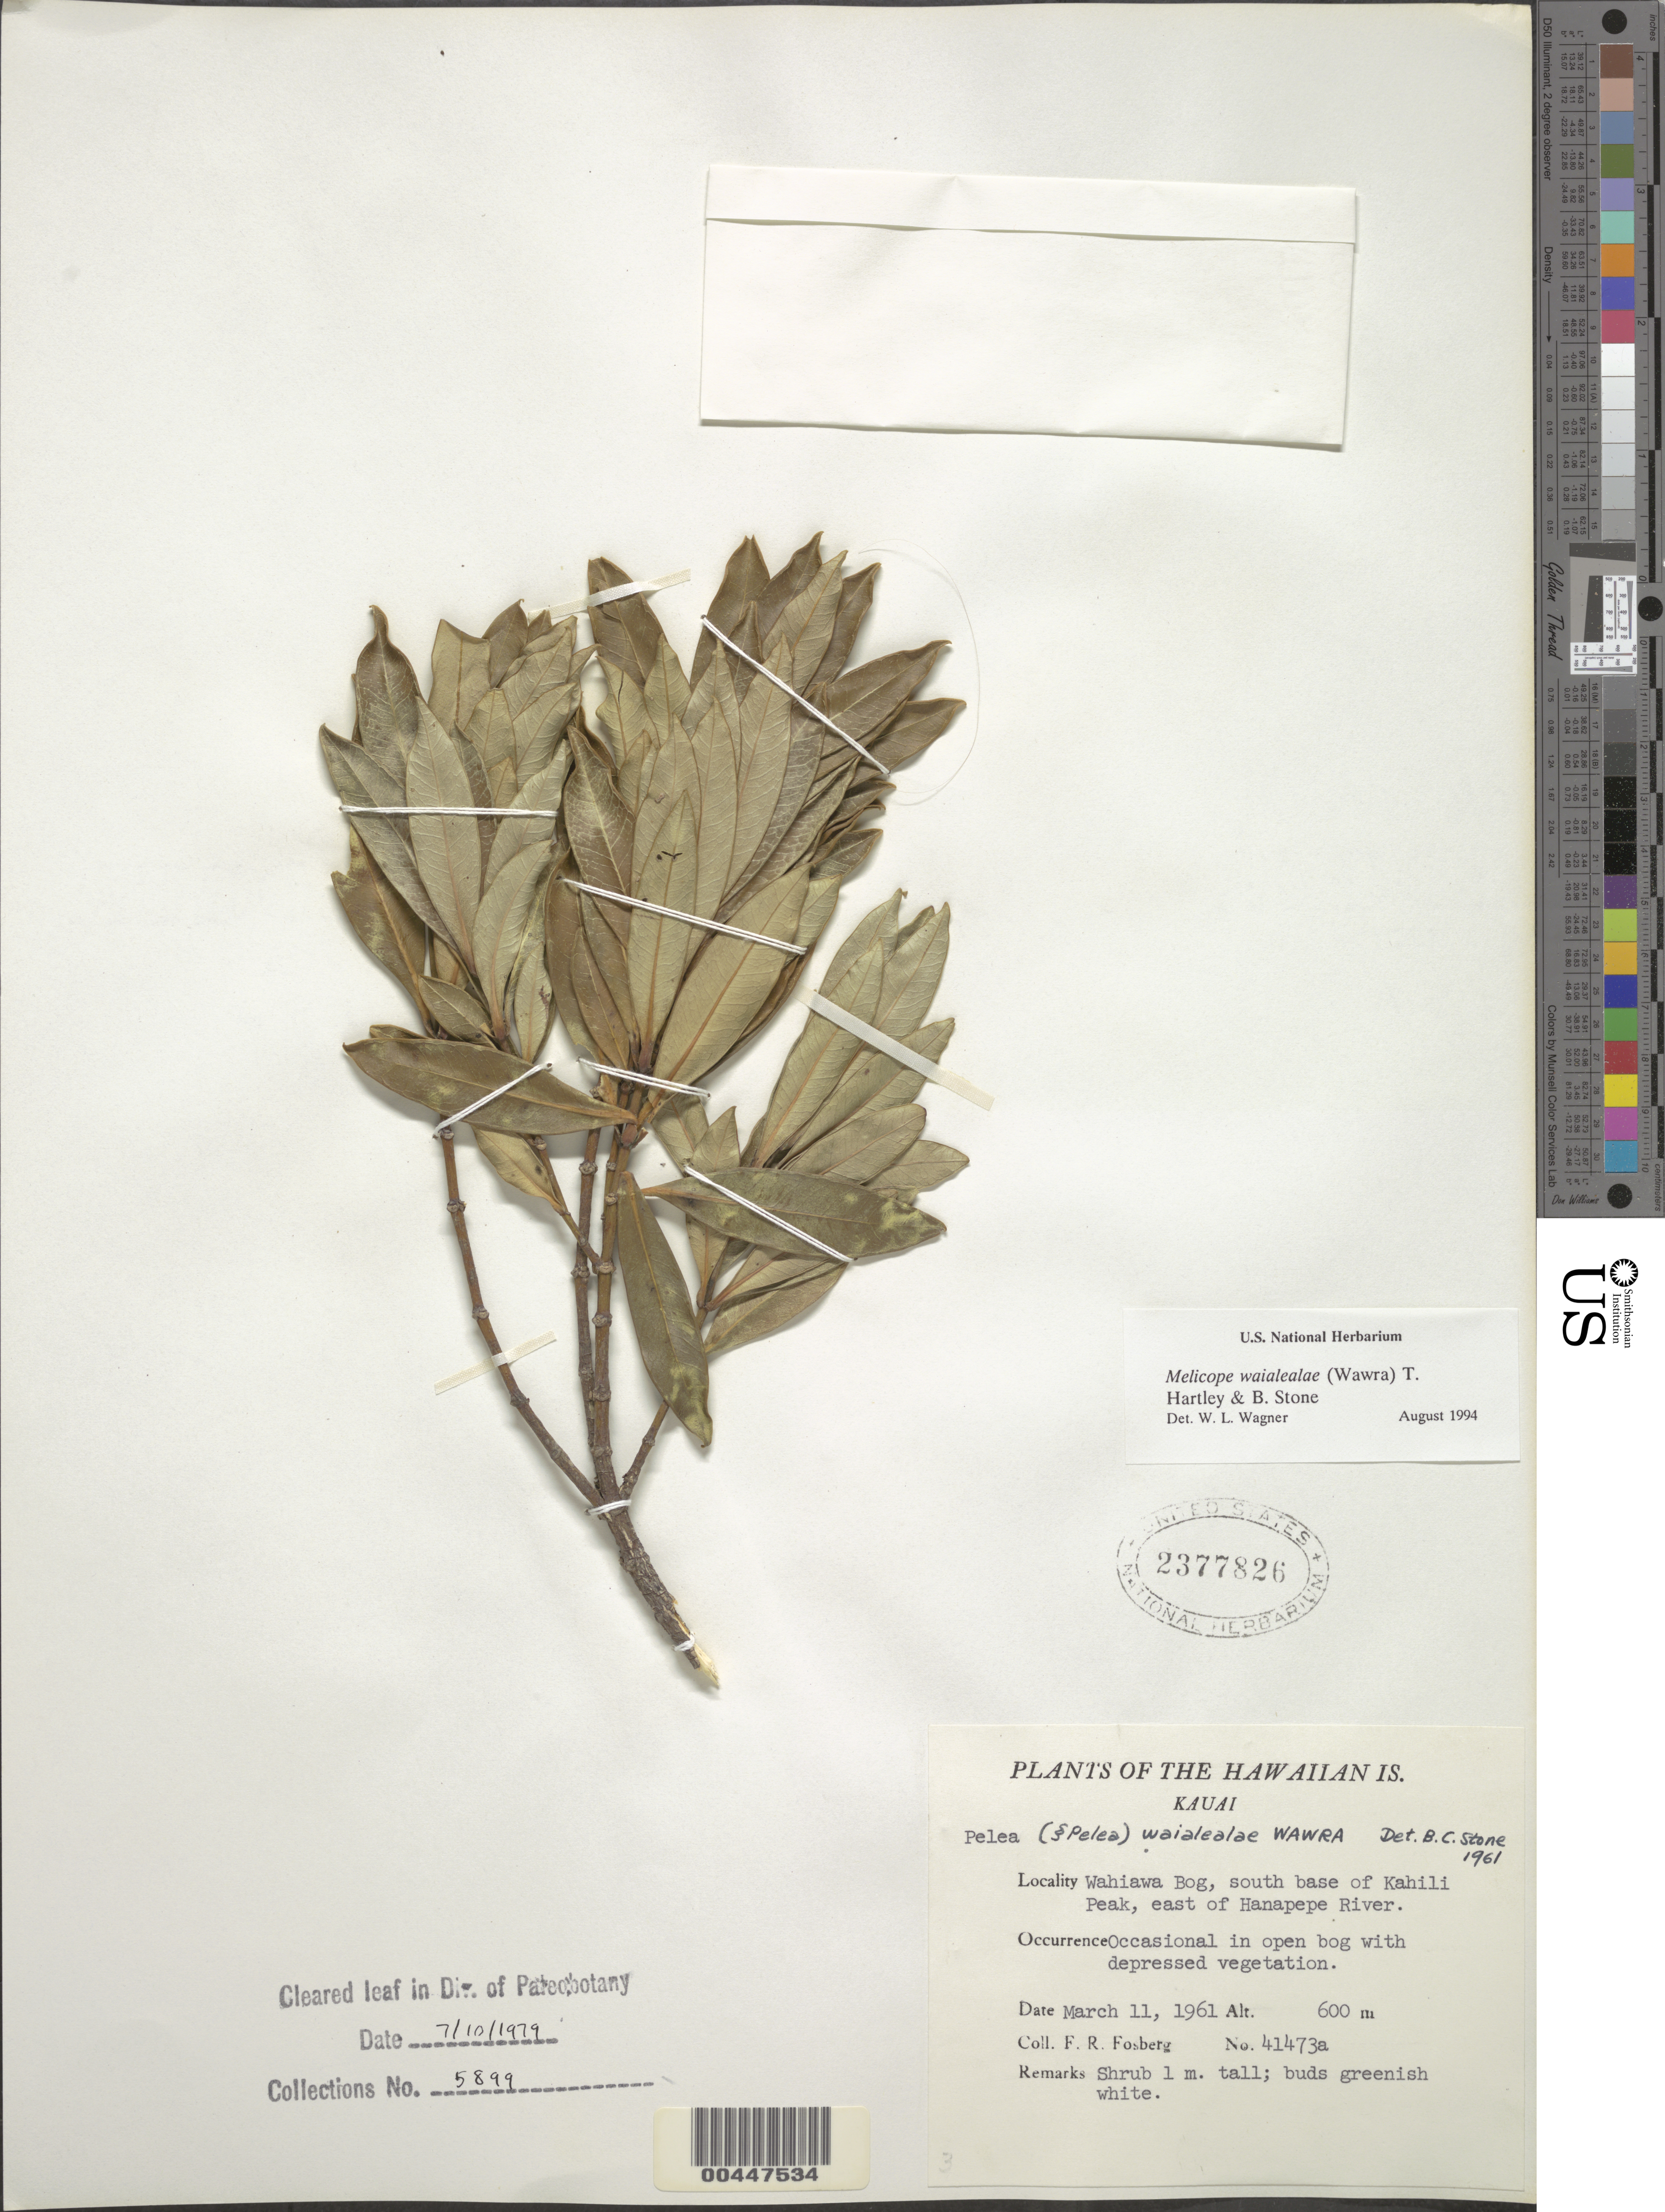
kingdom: Plantae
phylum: Tracheophyta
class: Magnoliopsida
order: Sapindales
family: Rutaceae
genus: Melicope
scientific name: Melicope waialealae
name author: (Wawra) T.G. Hartley & B.C. Stone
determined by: Wagner, W. L., (BOT), Smithsonian Institution - National Museum of Natural History (UNITED STATES)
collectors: F. R. Fosberg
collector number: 41473a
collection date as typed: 11 Mar 1961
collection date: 1961-03-11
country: United States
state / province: Hawaii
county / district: Kauai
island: Kaua'i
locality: Wahiawa Bog, S base of Kahili Peak, E of Hanapepe River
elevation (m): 600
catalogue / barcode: US 2377826